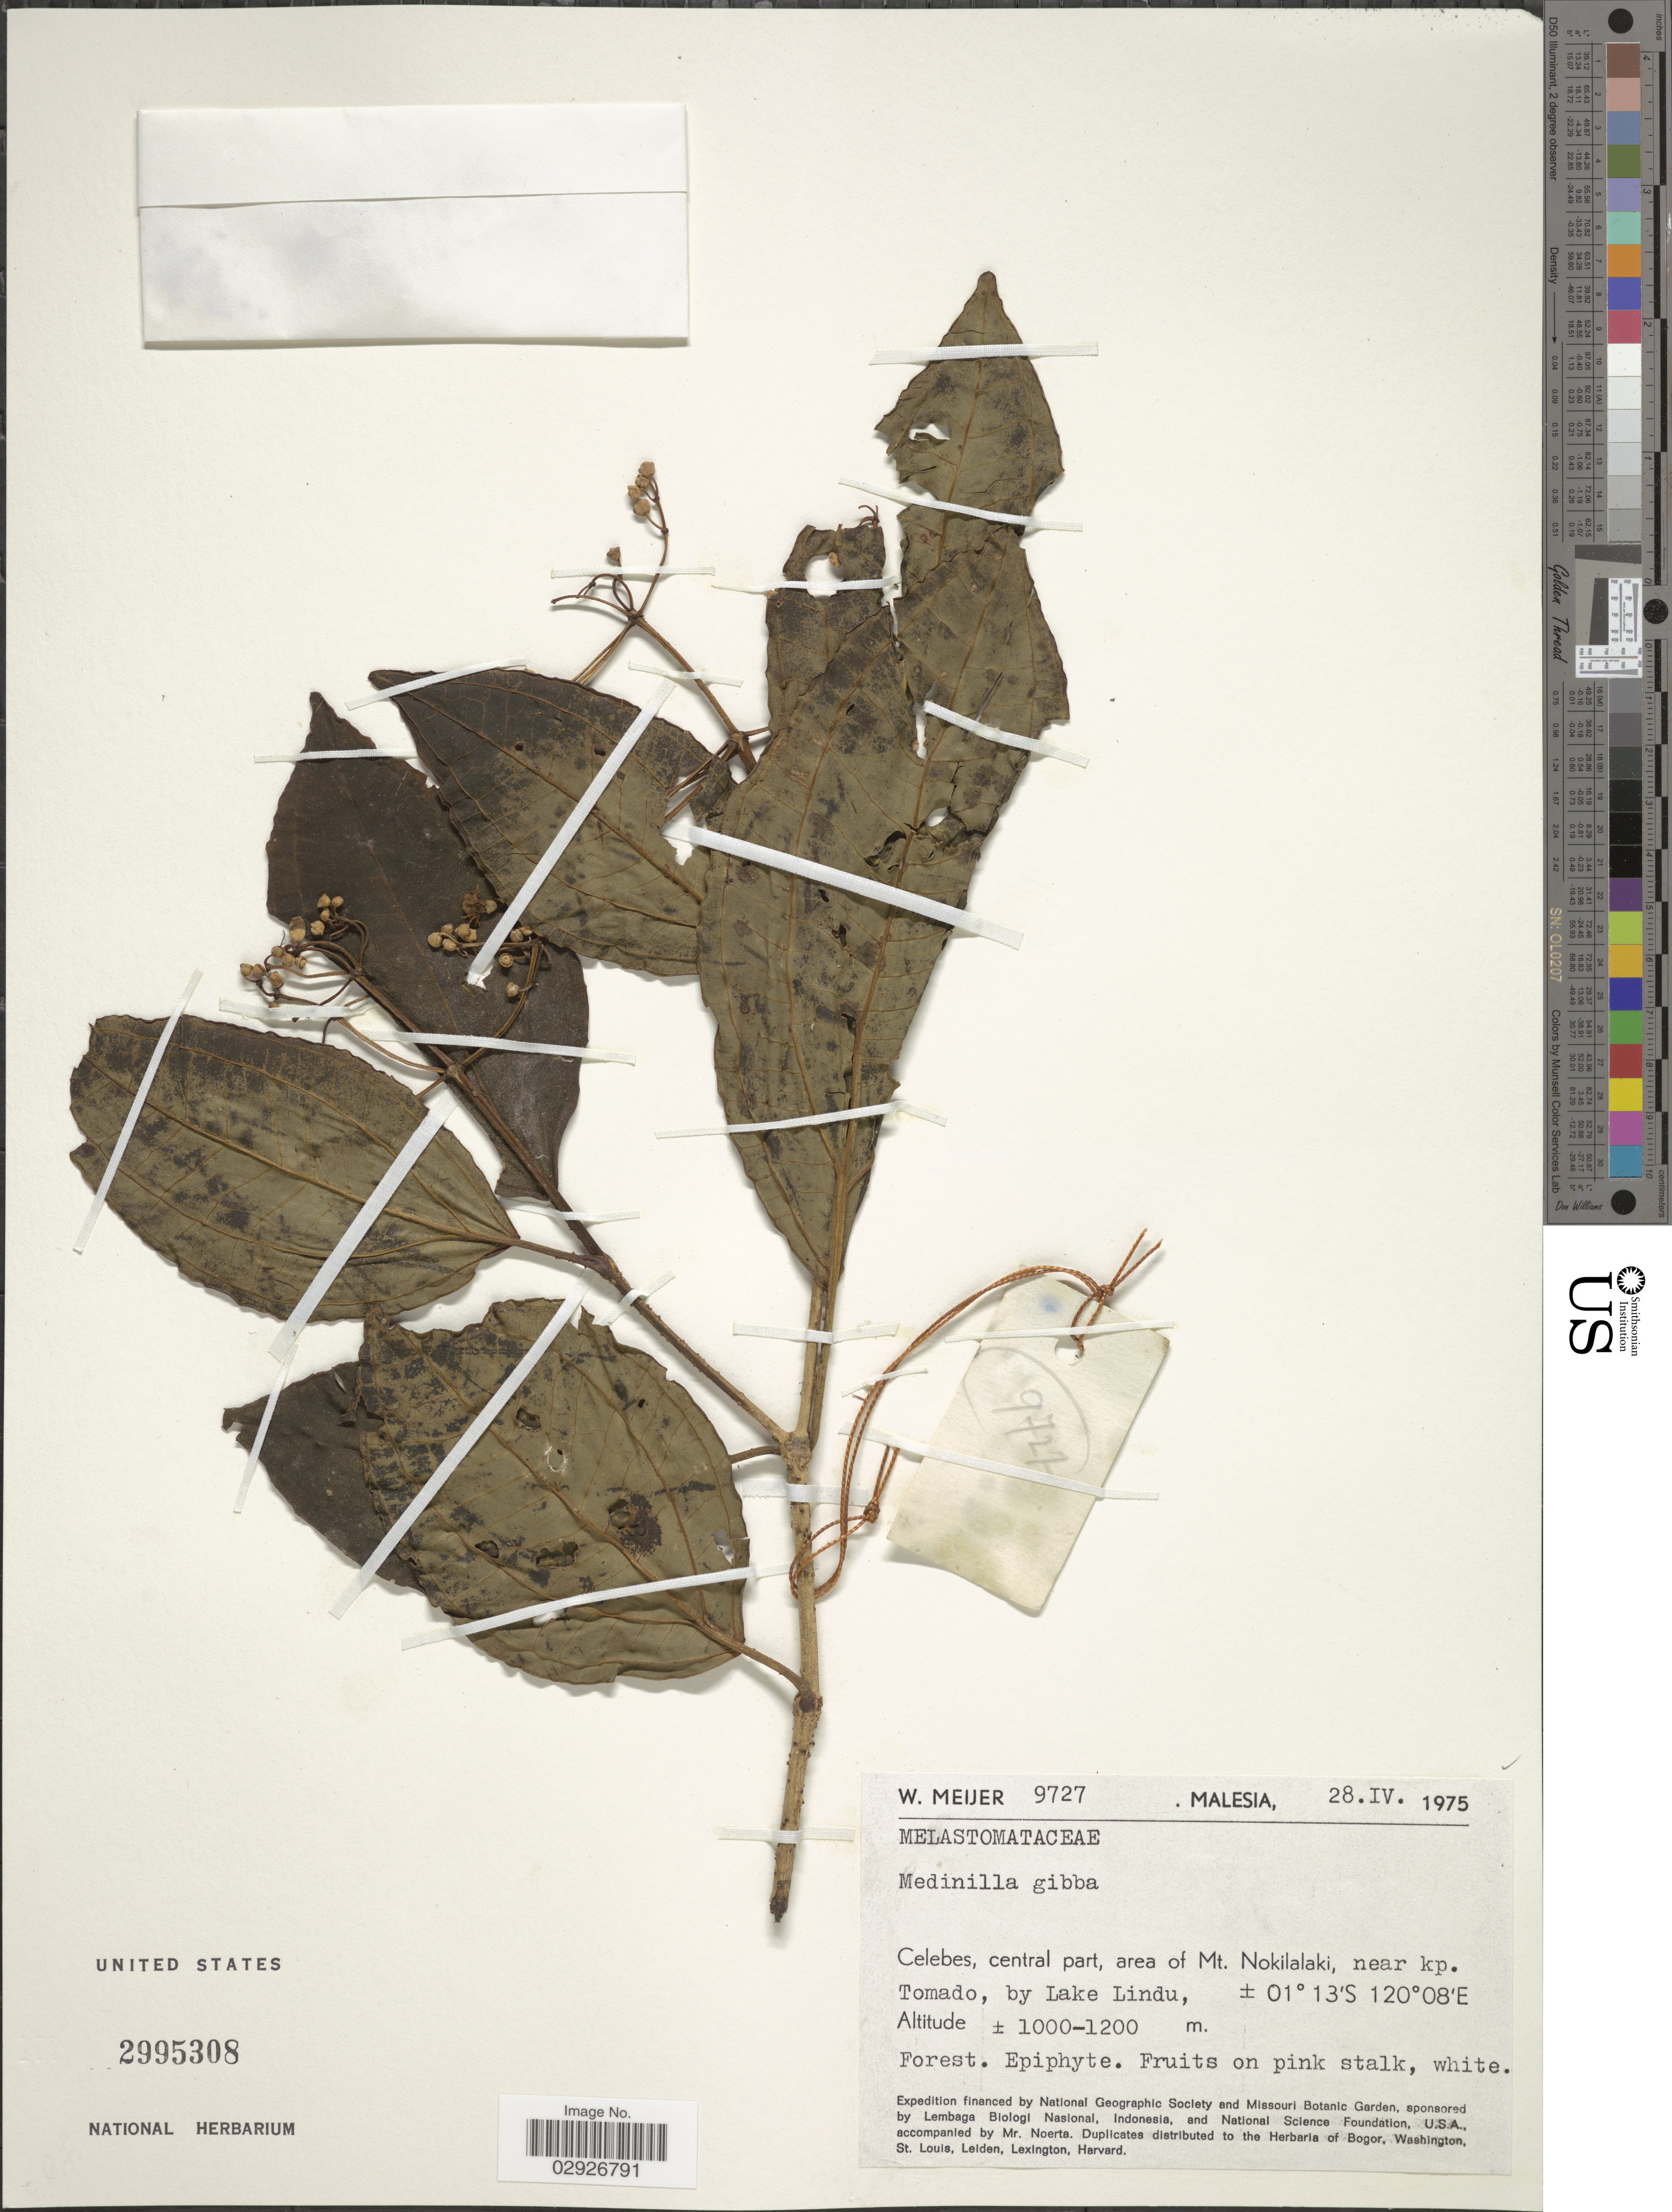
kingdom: Plantae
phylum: Tracheophyta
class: Magnoliopsida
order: Myrtales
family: Melastomataceae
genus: Medinilla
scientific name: Medinilla malaboensis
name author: Bakh. f.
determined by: Regalado, J. C.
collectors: W. Meijer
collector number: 9727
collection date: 1975-04-28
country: Malaysia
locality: Celebes, central park, area of Mt. Nokilalaki, near kp. Tomado, by Lake Lindu.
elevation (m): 1000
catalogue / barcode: US 2995308